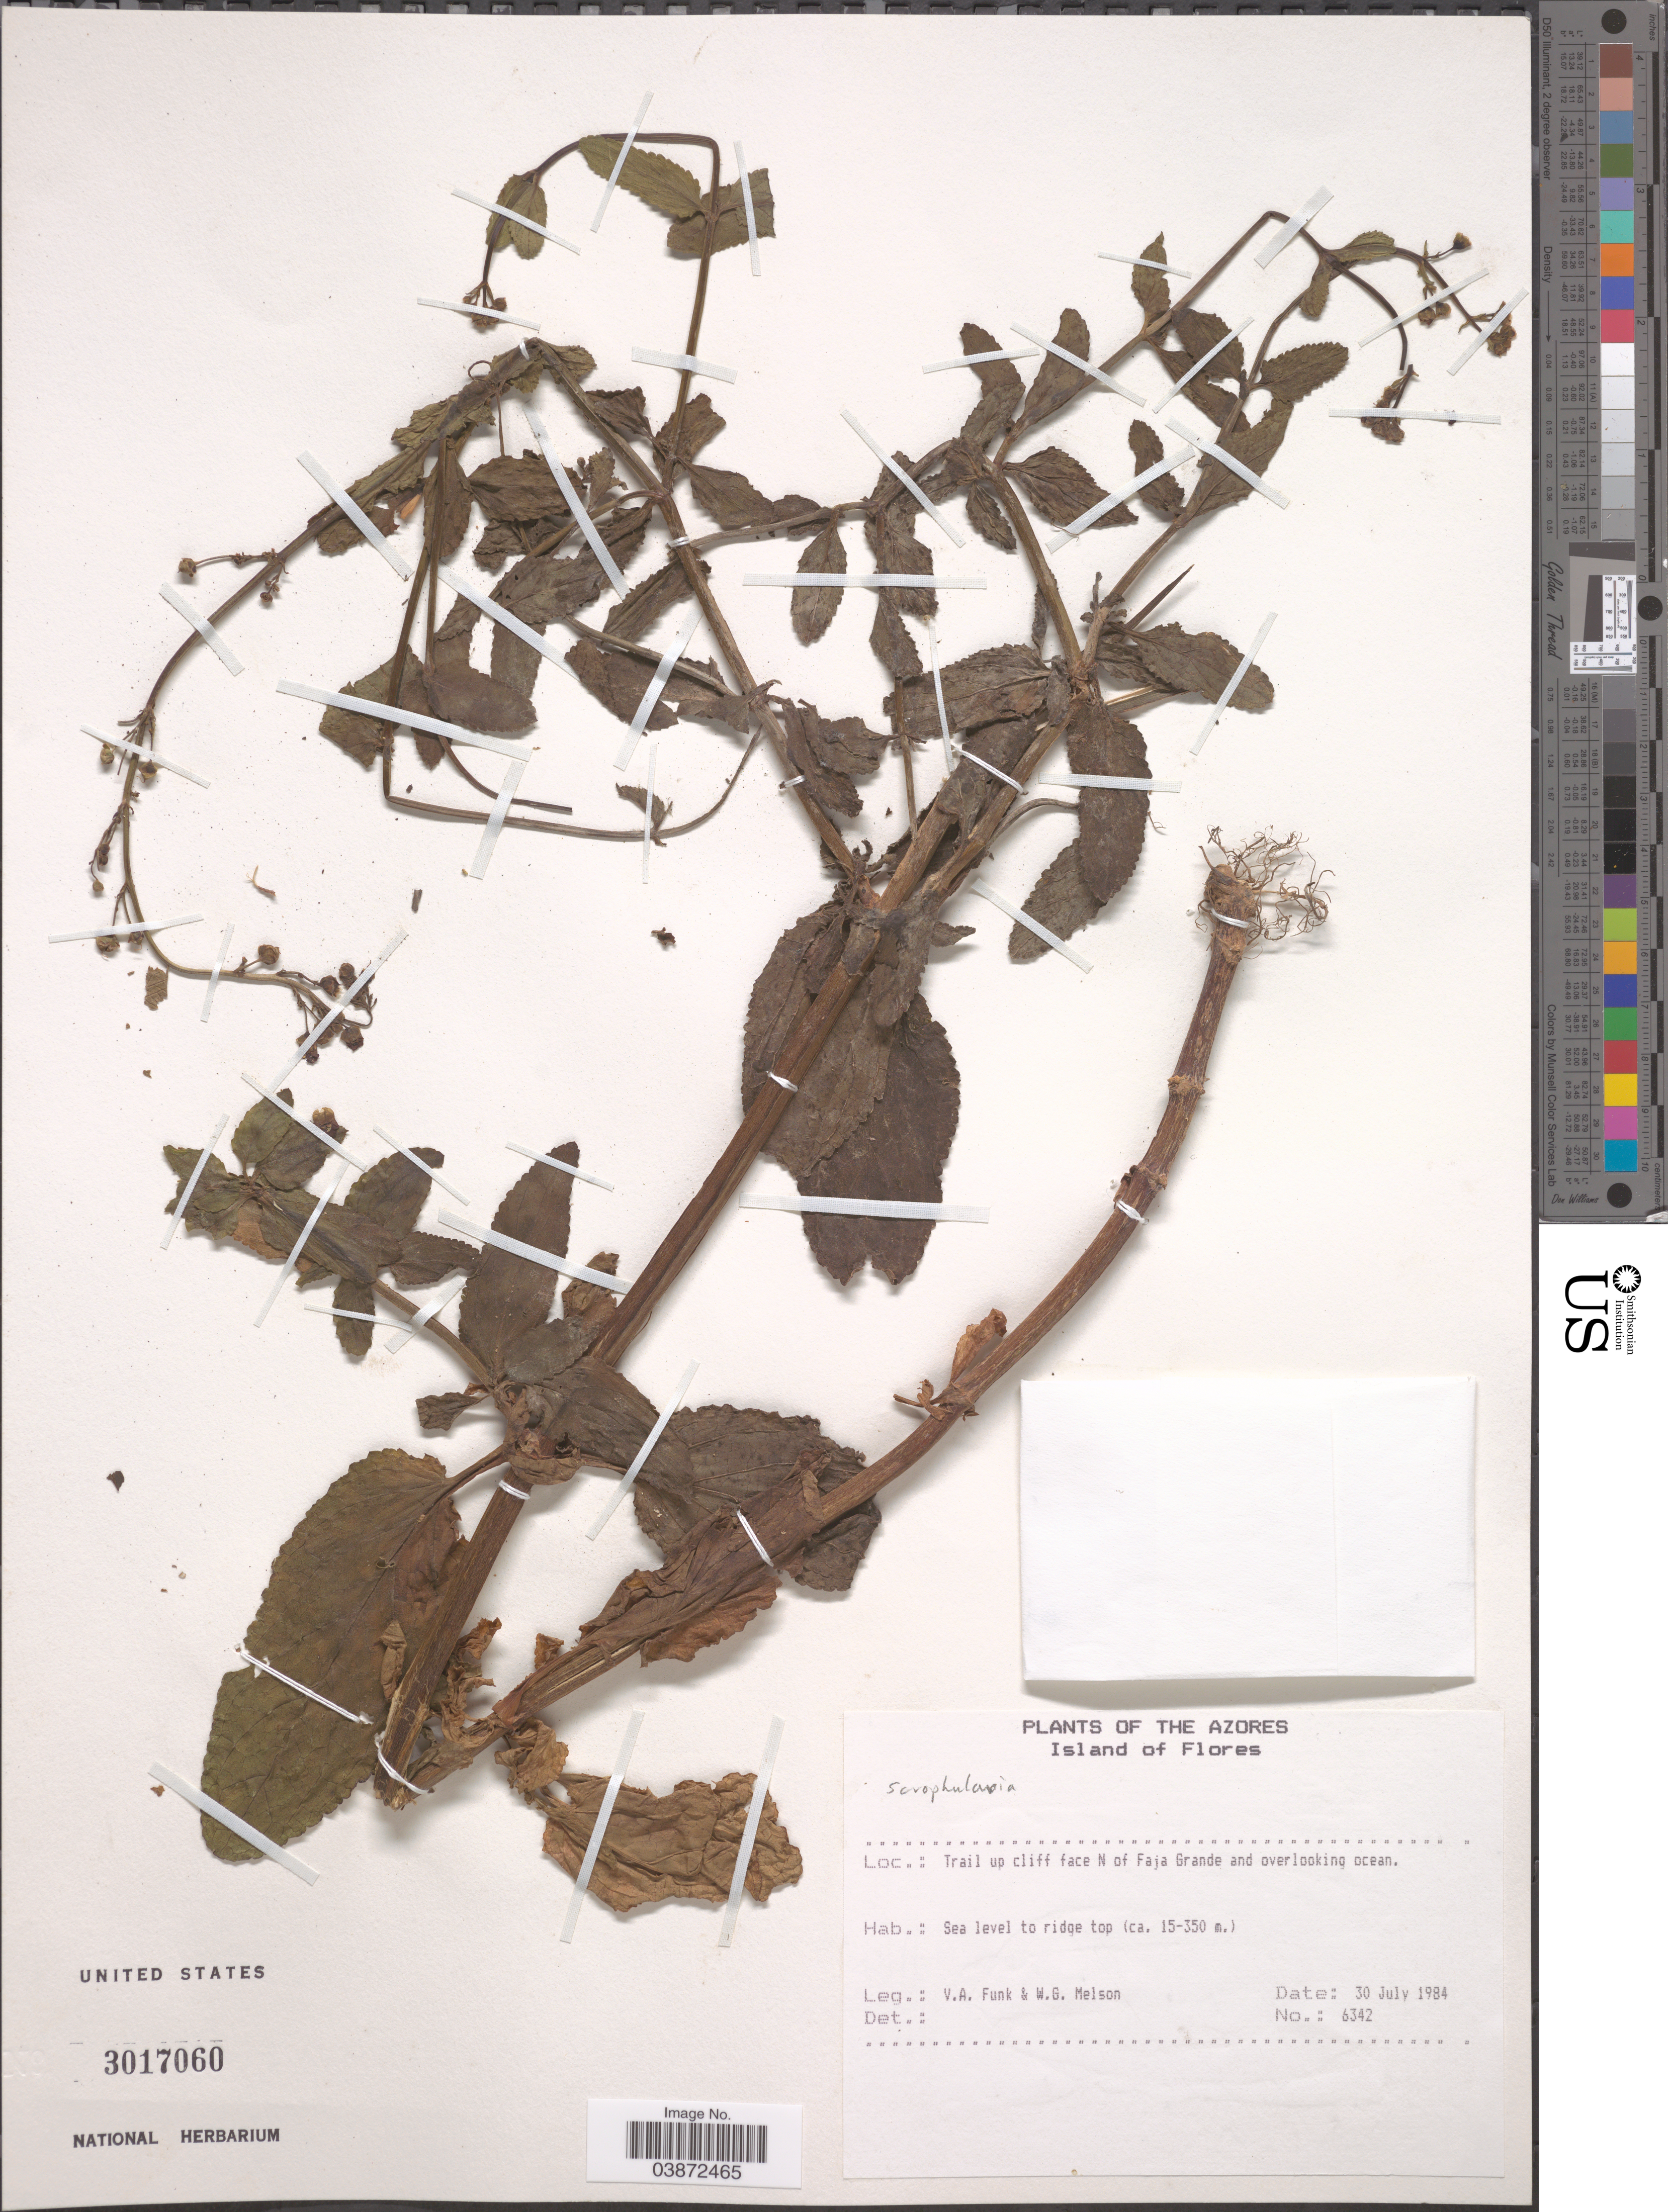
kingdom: Plantae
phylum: Tracheophyta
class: Magnoliopsida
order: Lamiales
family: Scrophulariaceae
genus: Scrophularia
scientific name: Scrophularia sp.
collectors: V. Funk & W. G. Nelson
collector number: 6342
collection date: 1984-07-30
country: Portugal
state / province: Azores (Aut. Reg.)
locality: Trail up cliff face N of Faja Grande and overlooking ocean.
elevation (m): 15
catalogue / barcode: US 3017060